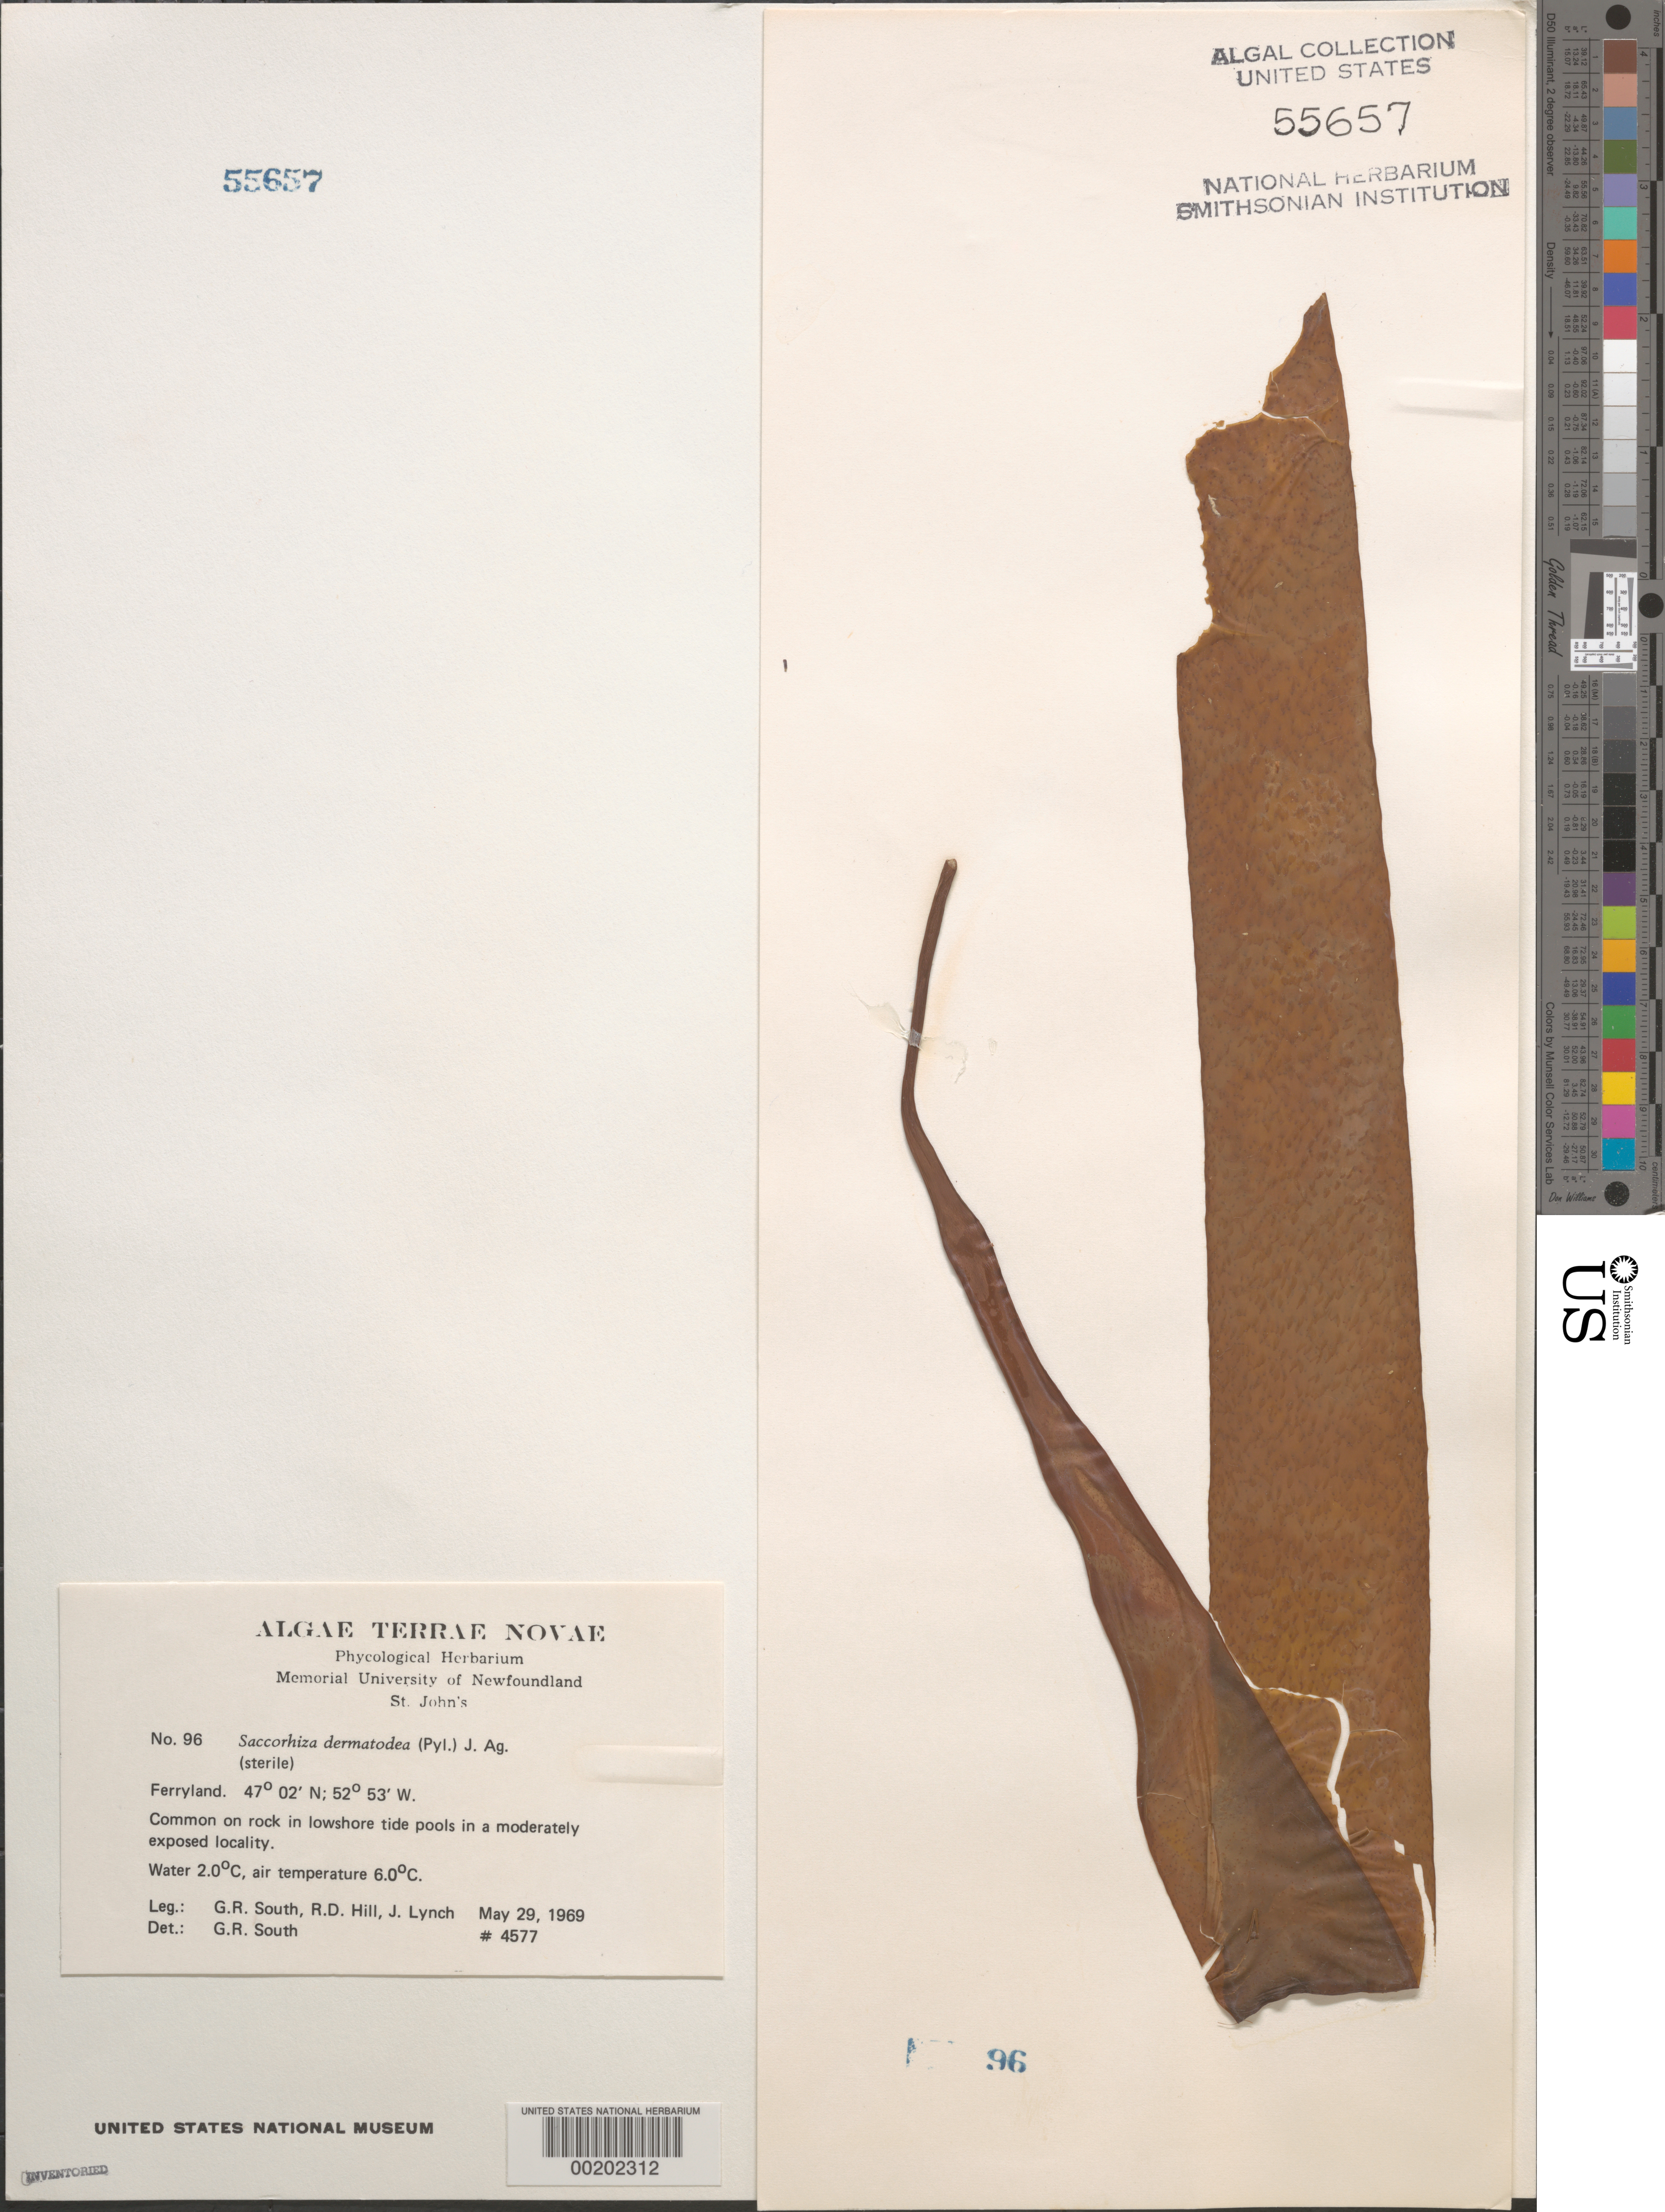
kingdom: Chromista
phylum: Foraminifera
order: Astrorhizida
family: Hyperamminidae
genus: Saccorhiza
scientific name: Saccorhiza dermatodea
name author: (Bach. Pyl.) J. Agardh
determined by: South, G. R.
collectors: G. R. South, R. D. Hill & J. Lynch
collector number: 4577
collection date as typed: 29 May 1969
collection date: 1969-05-29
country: Canada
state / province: Newfoundland and Labrador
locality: Ferryland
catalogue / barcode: US 55657